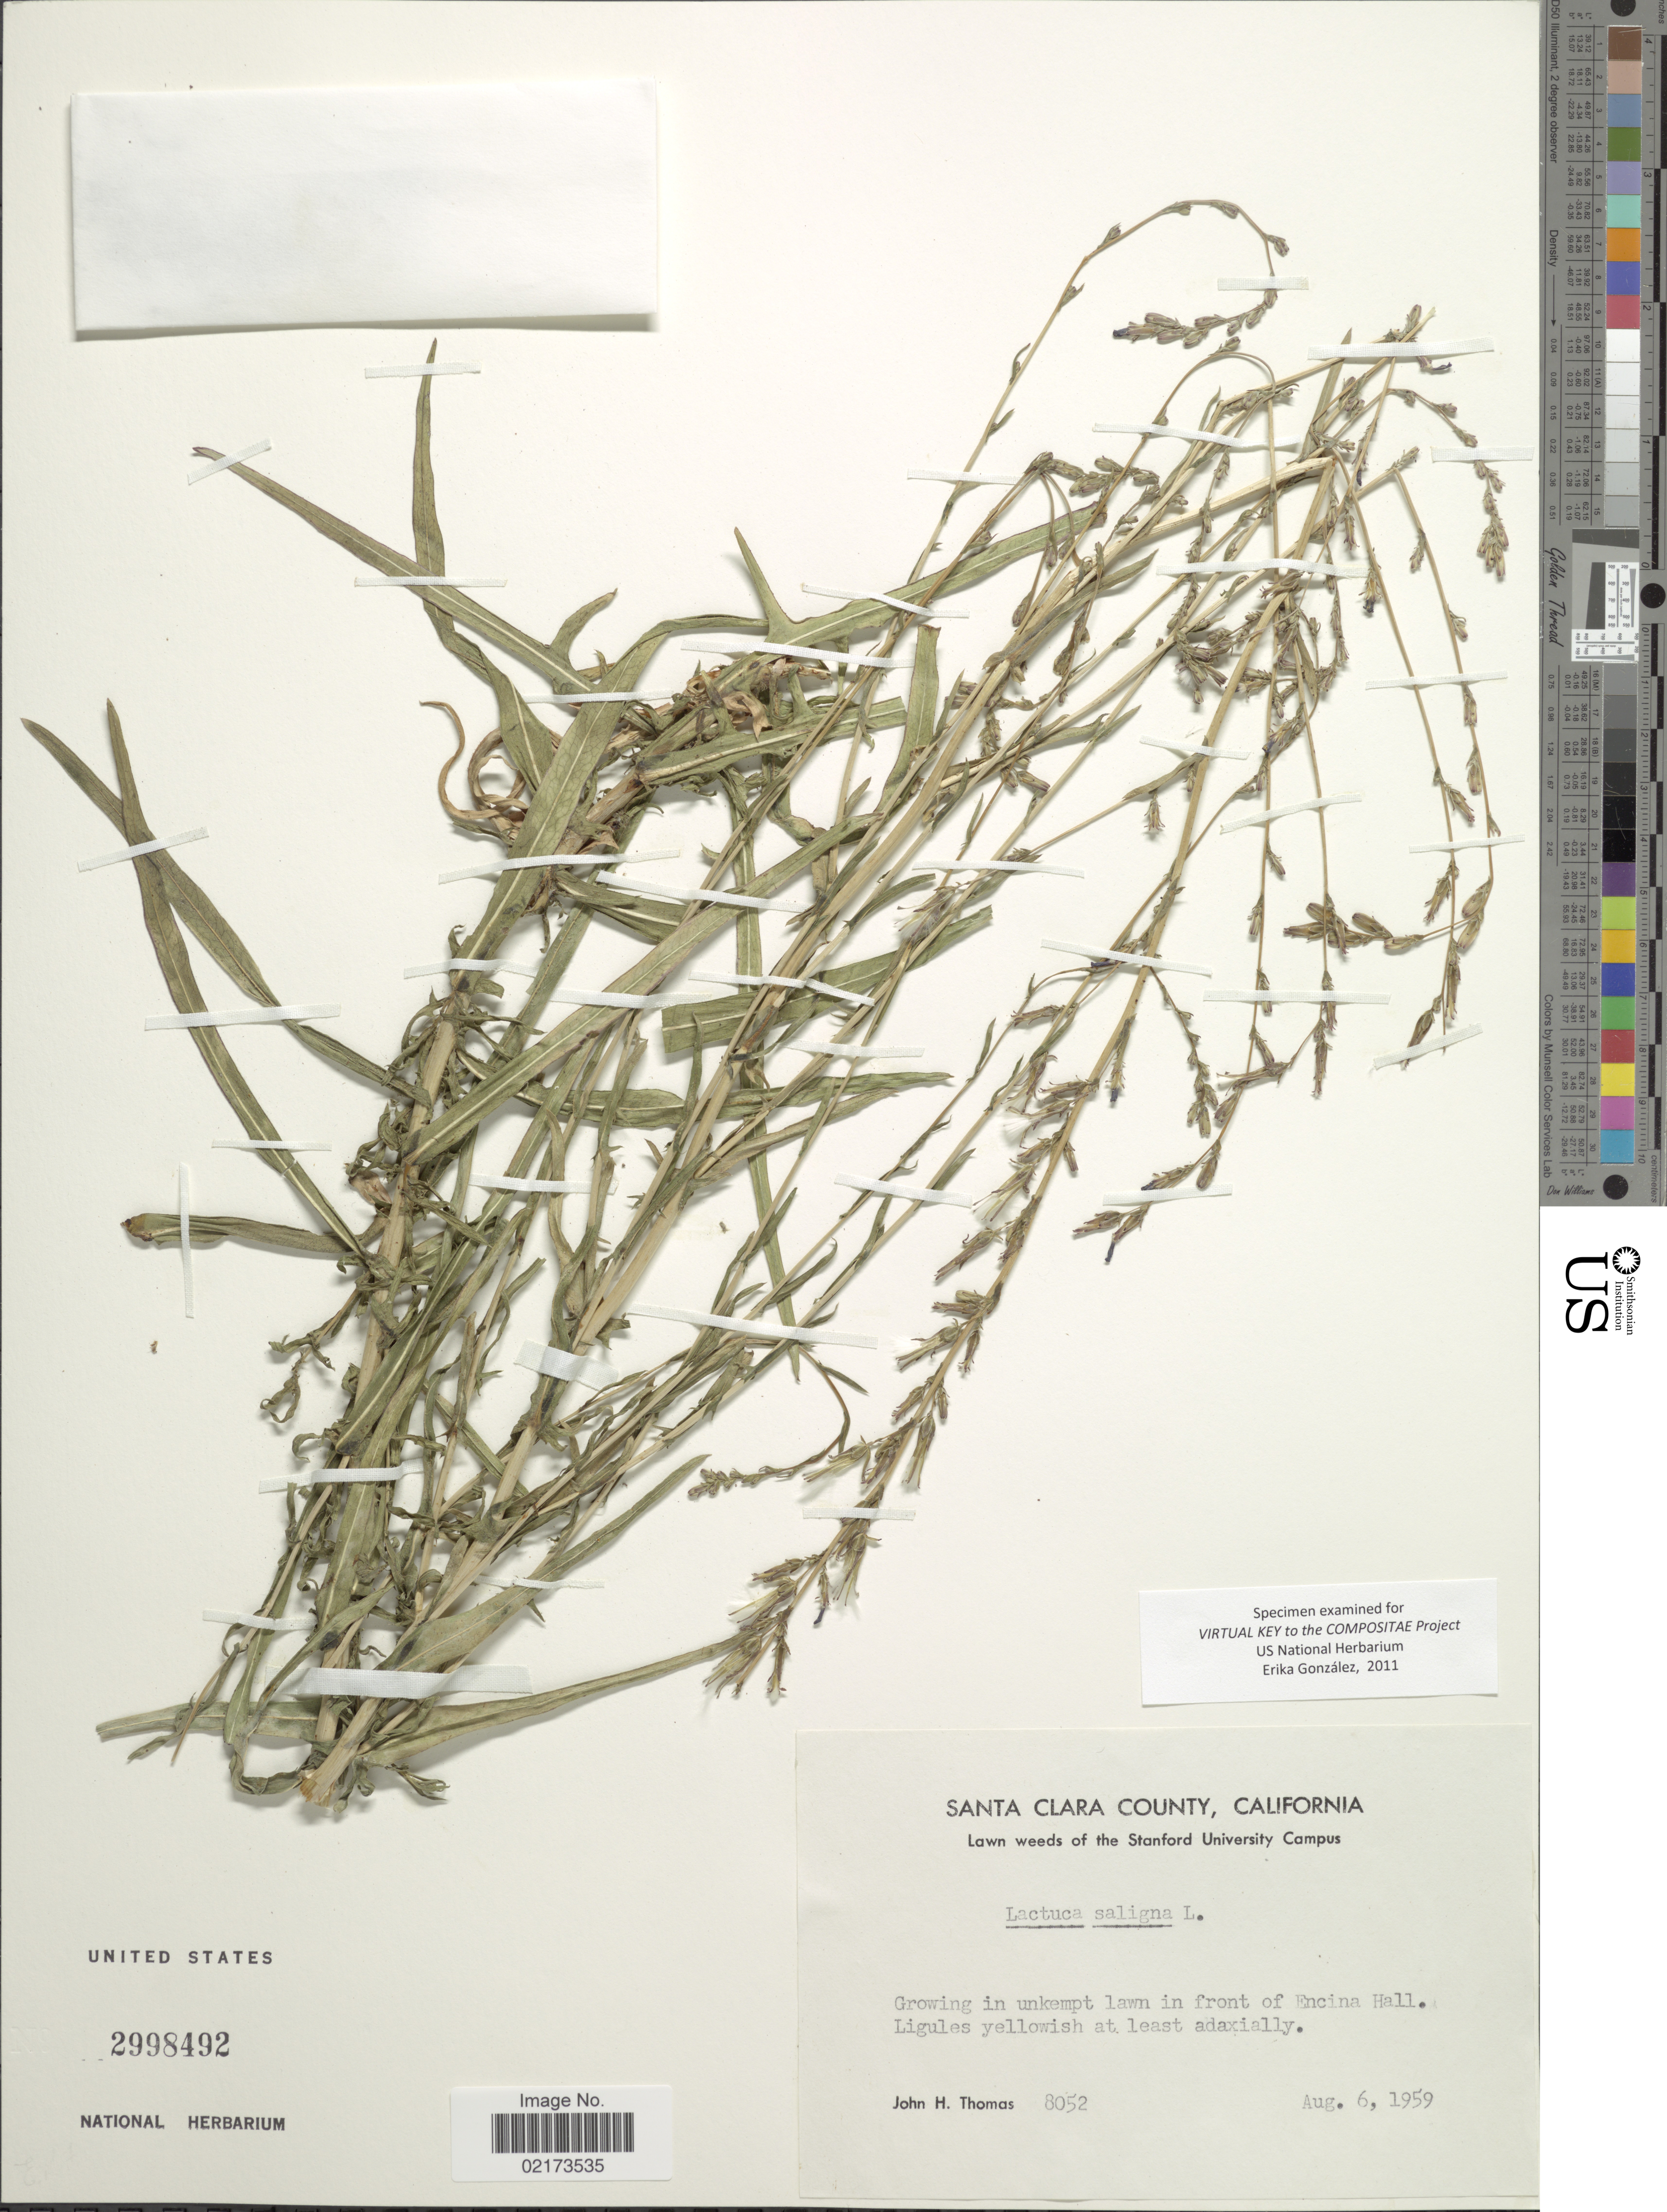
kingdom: Plantae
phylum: Tracheophyta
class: Magnoliopsida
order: Asterales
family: Asteraceae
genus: Lactuca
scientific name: Lactuca saligna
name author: L.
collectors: J. H. Thomas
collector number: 8052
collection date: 1959-08-06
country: United States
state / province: California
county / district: Santa Clara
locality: Santa Clara County, unkempt lawn in front of Encina Hall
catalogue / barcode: US 2998492